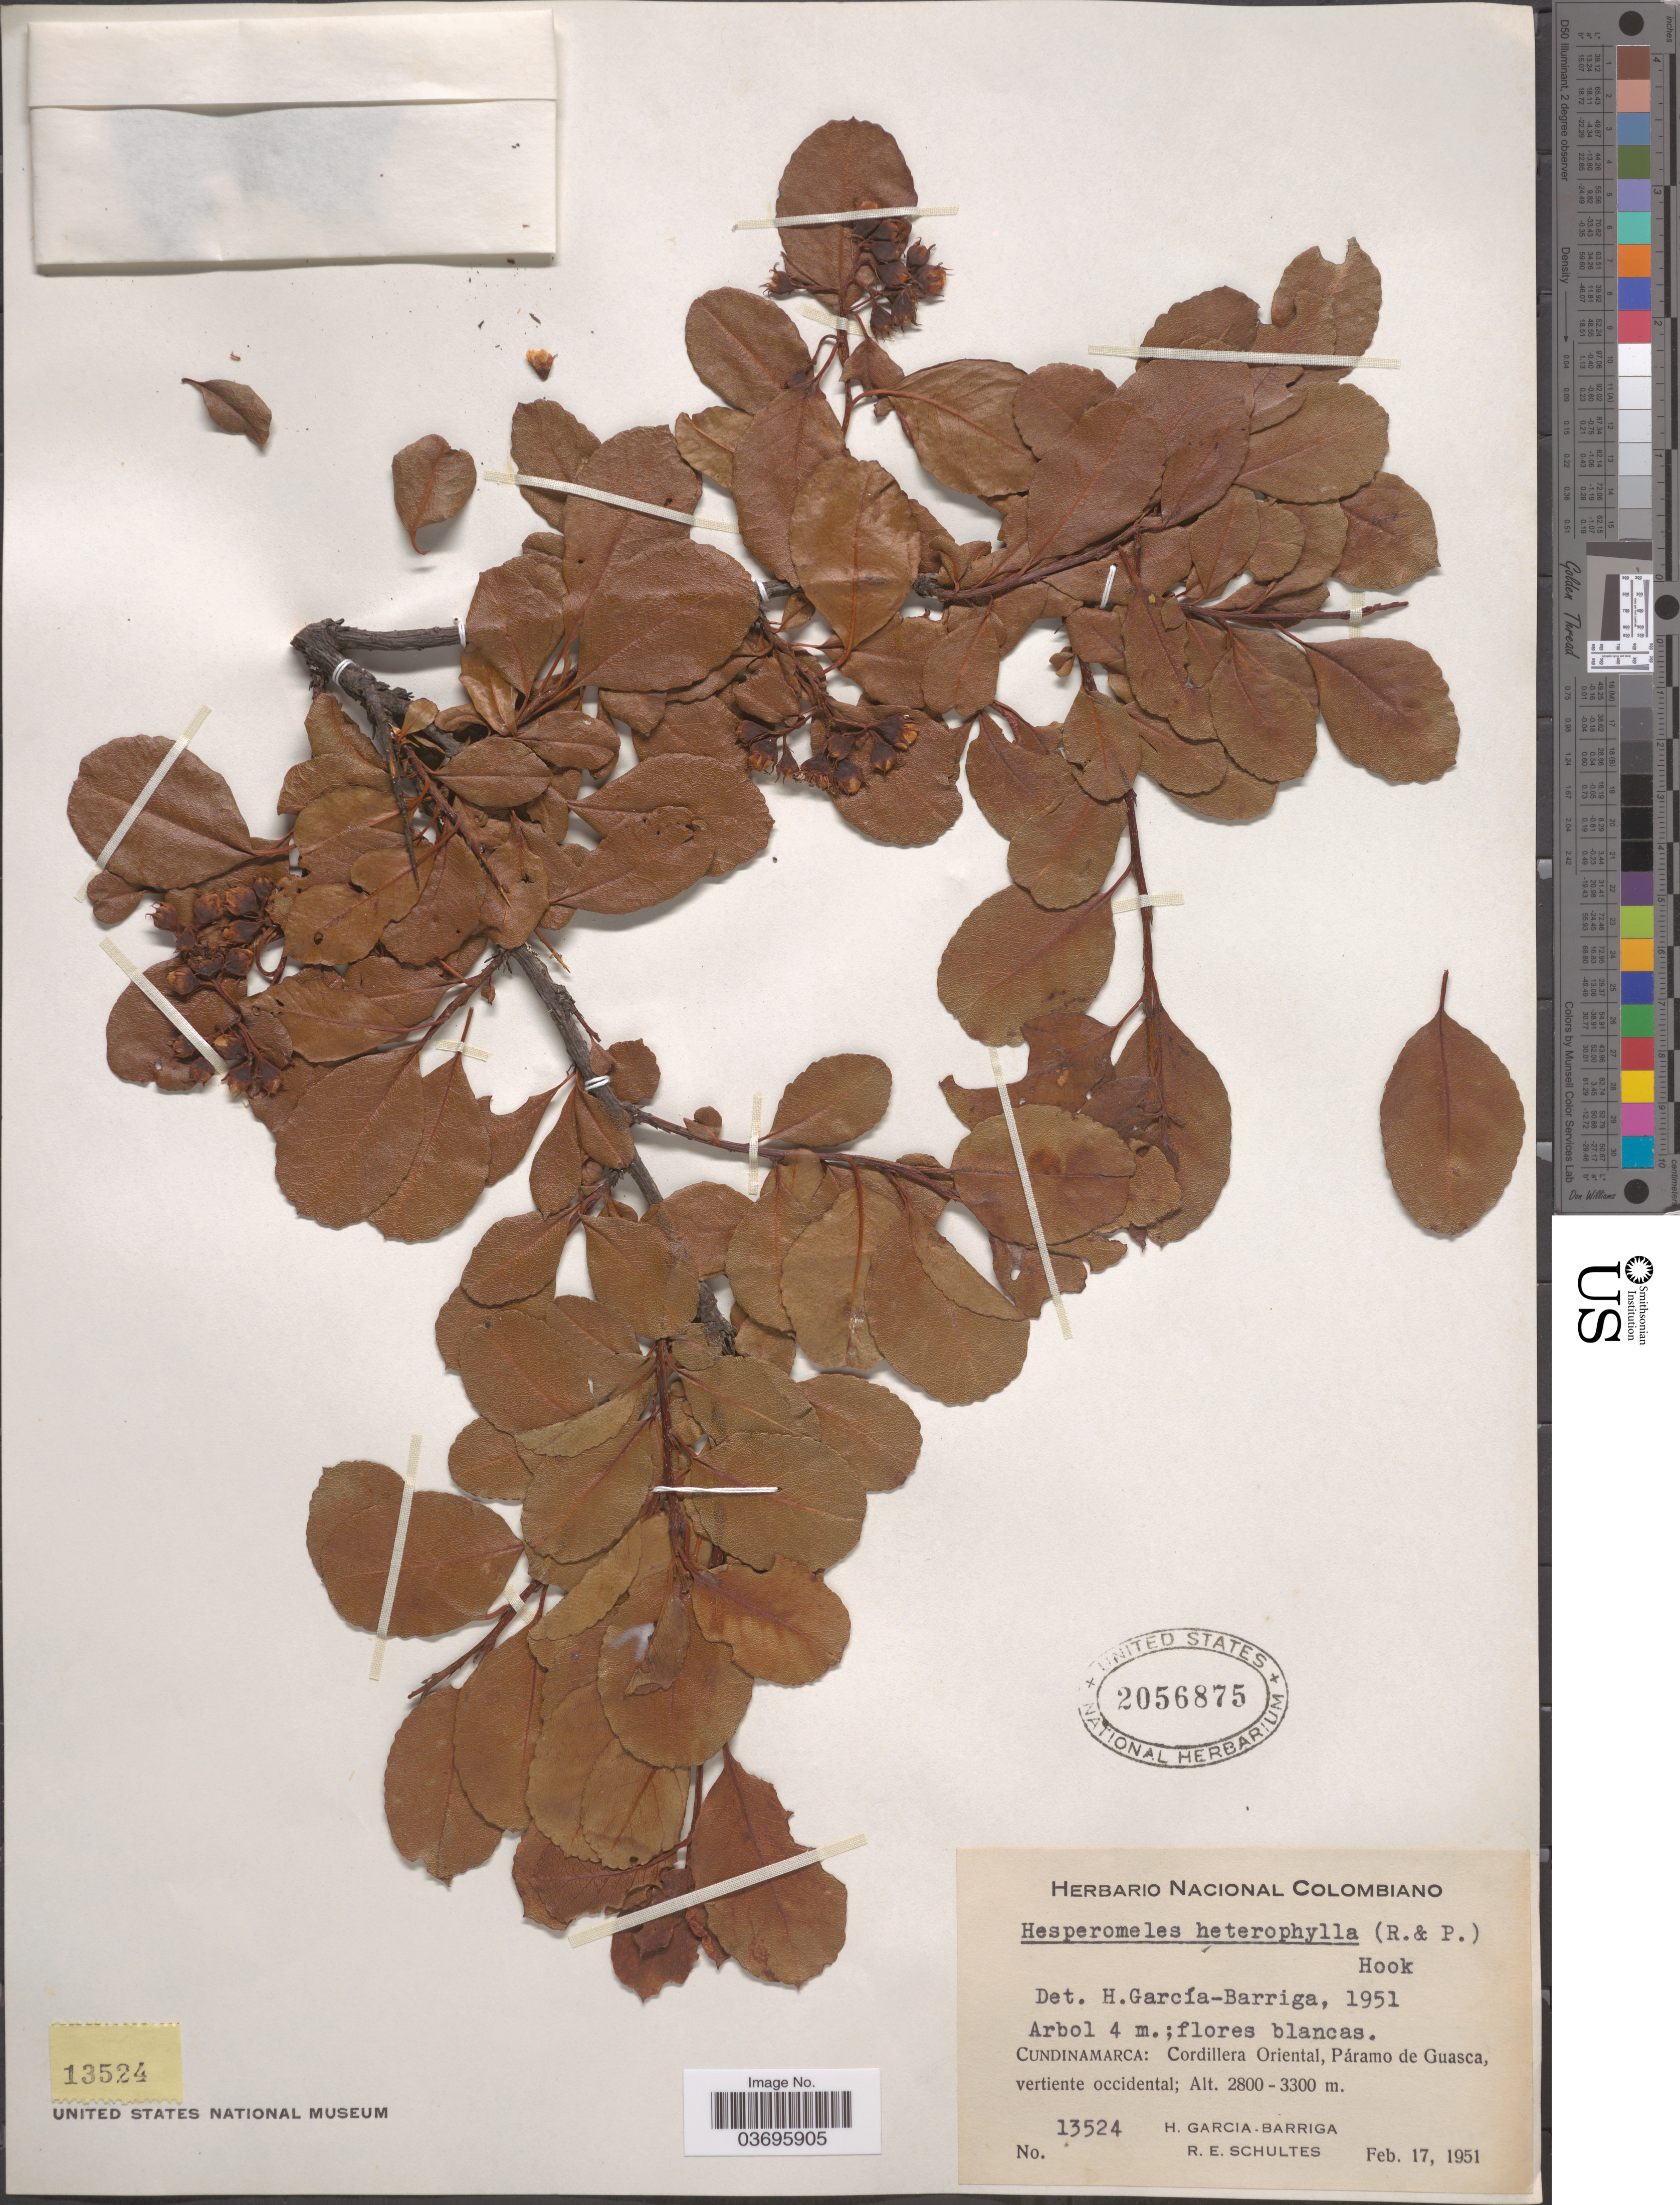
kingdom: Plantae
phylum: Tracheophyta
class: Magnoliopsida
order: Rosales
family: Rosaceae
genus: Hesperomeles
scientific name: Hesperomeles heterophylla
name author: (Ruiz & Pav.) Hook.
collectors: H. García Barriga & R. E. Schultes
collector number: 13524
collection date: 1951-02-17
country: Colombia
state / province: Cundinamarca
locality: Cordillera Oriental, Páramo de Guasca, vertiente occidental.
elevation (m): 2800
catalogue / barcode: US 2056875